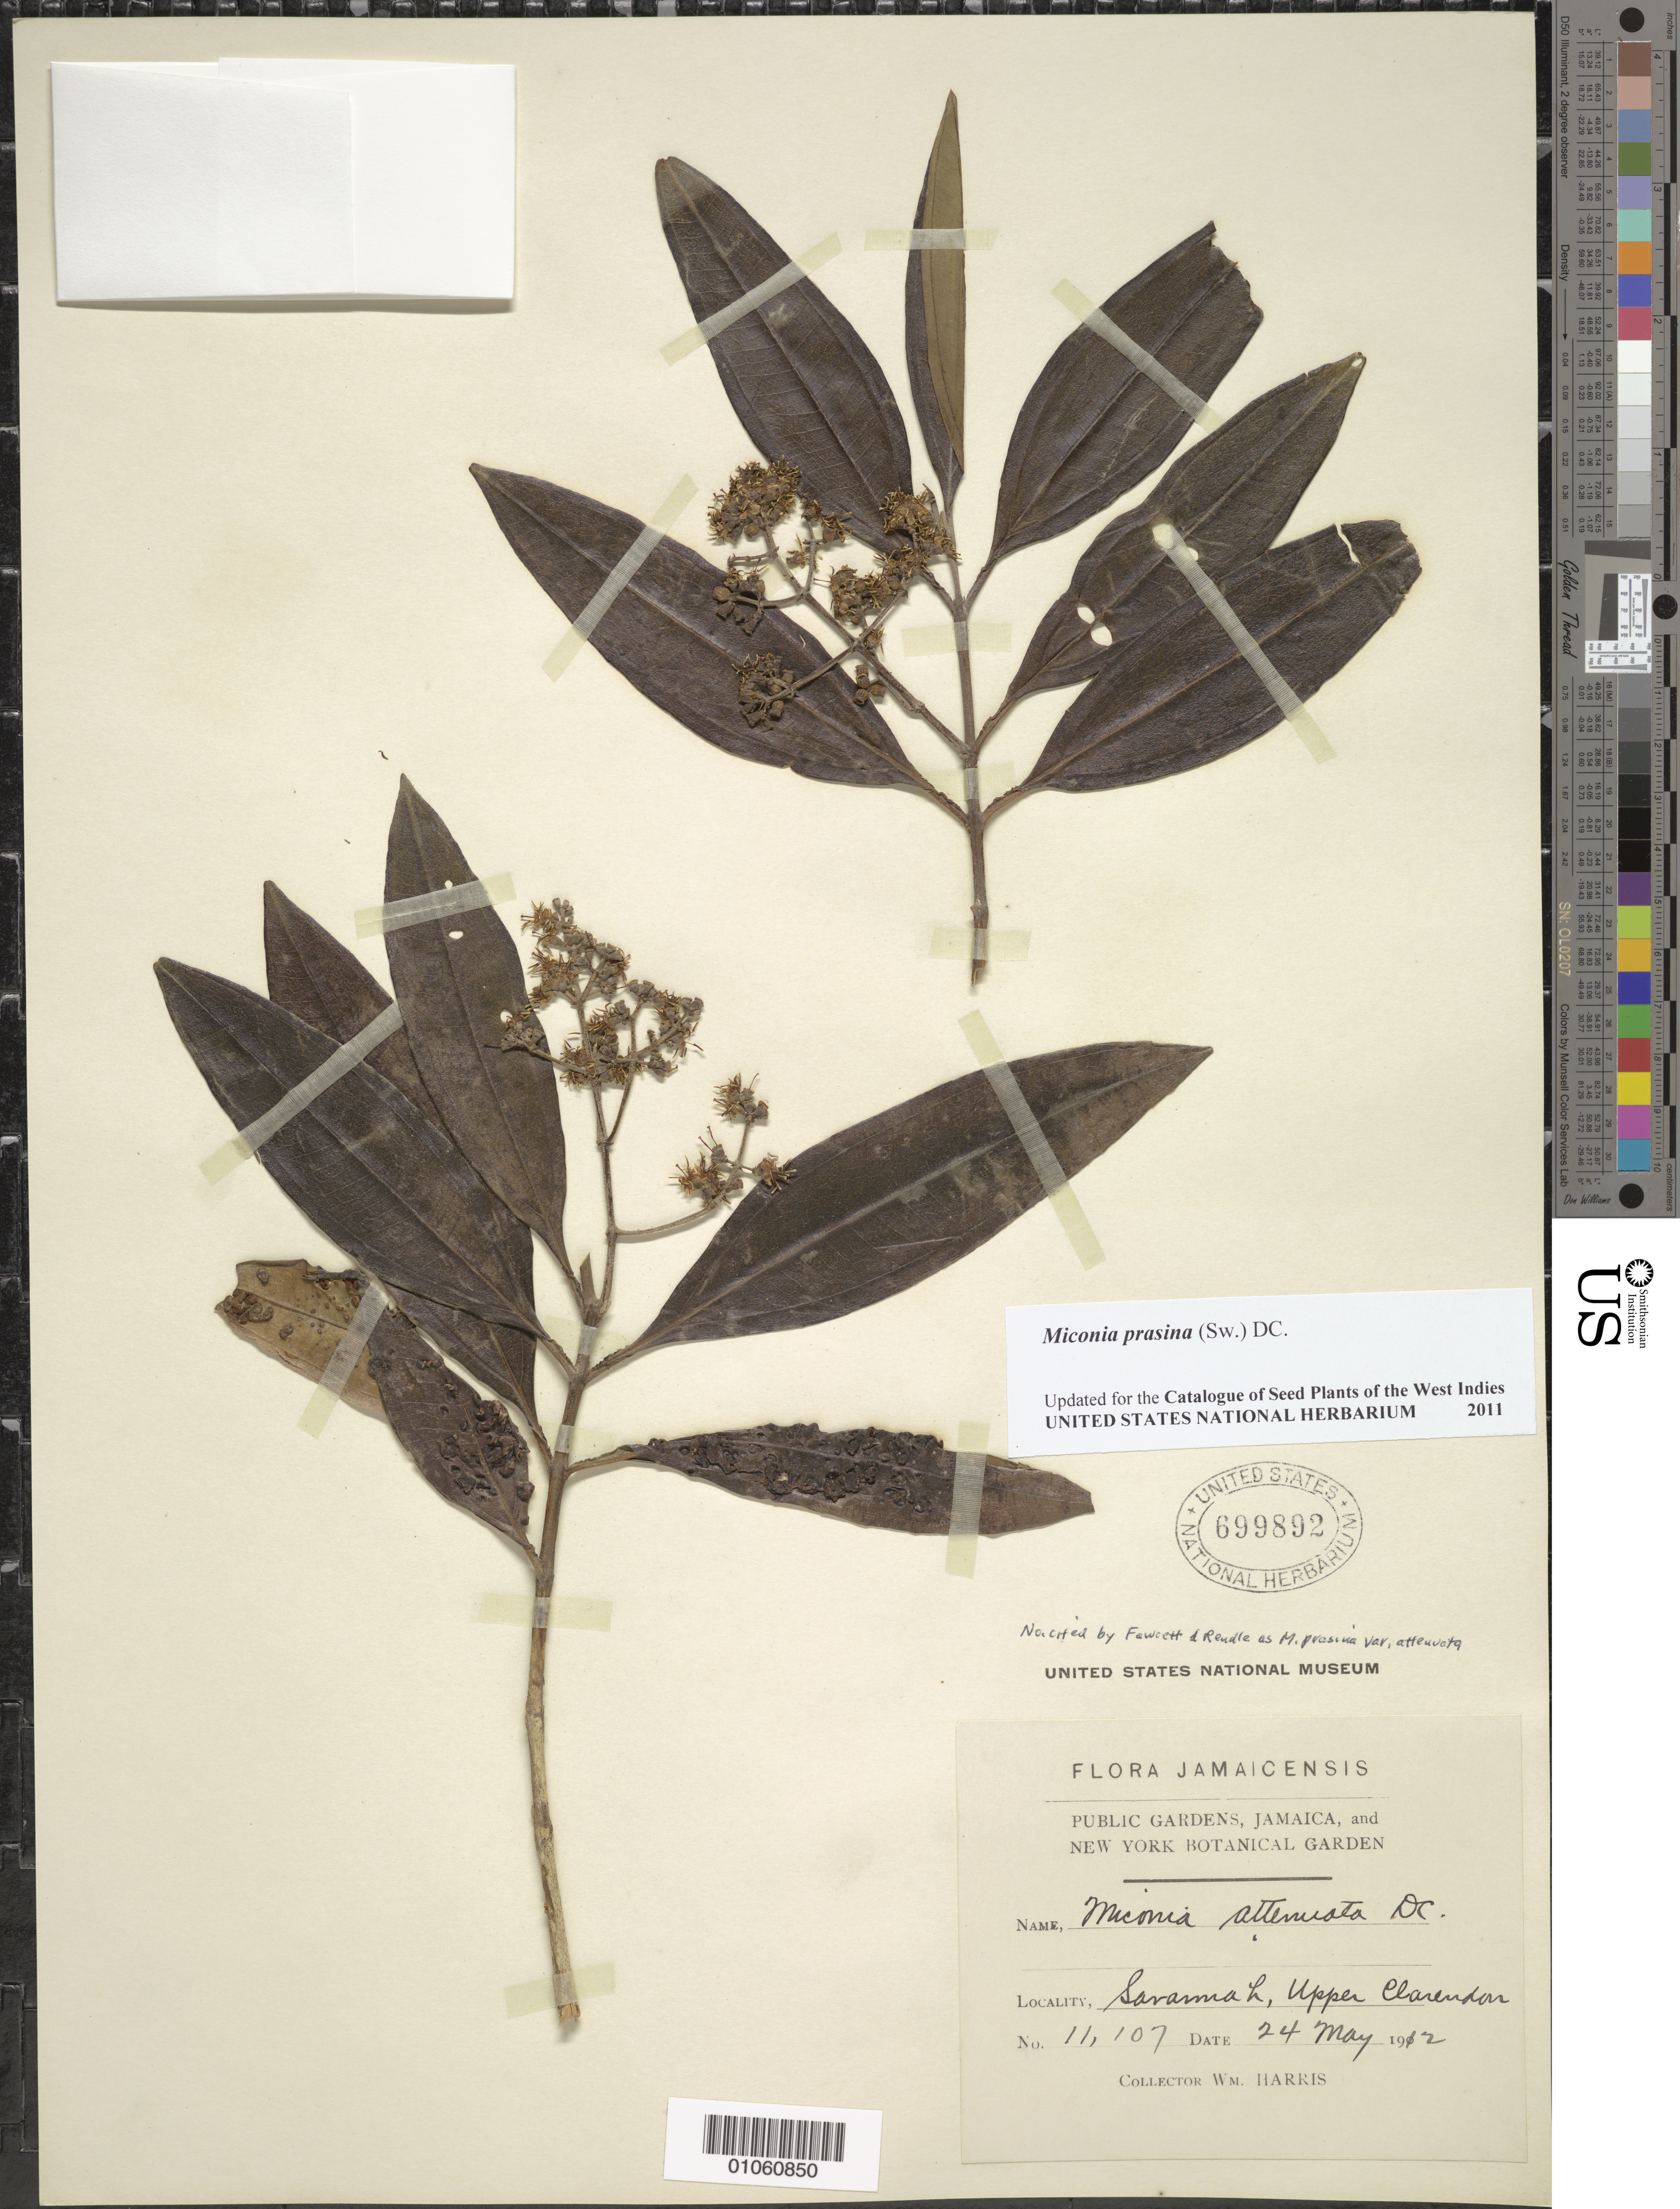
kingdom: Plantae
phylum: Tracheophyta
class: Magnoliopsida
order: Myrtales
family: Melastomataceae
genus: Miconia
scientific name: Miconia prasina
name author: (Sw.) DC.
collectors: W. Harris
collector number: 11107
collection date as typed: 24 May 1912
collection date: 1912-05-24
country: Jamaica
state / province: Clarendon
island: Jamaica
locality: Upper Clarendon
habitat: Savanna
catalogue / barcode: US 699892